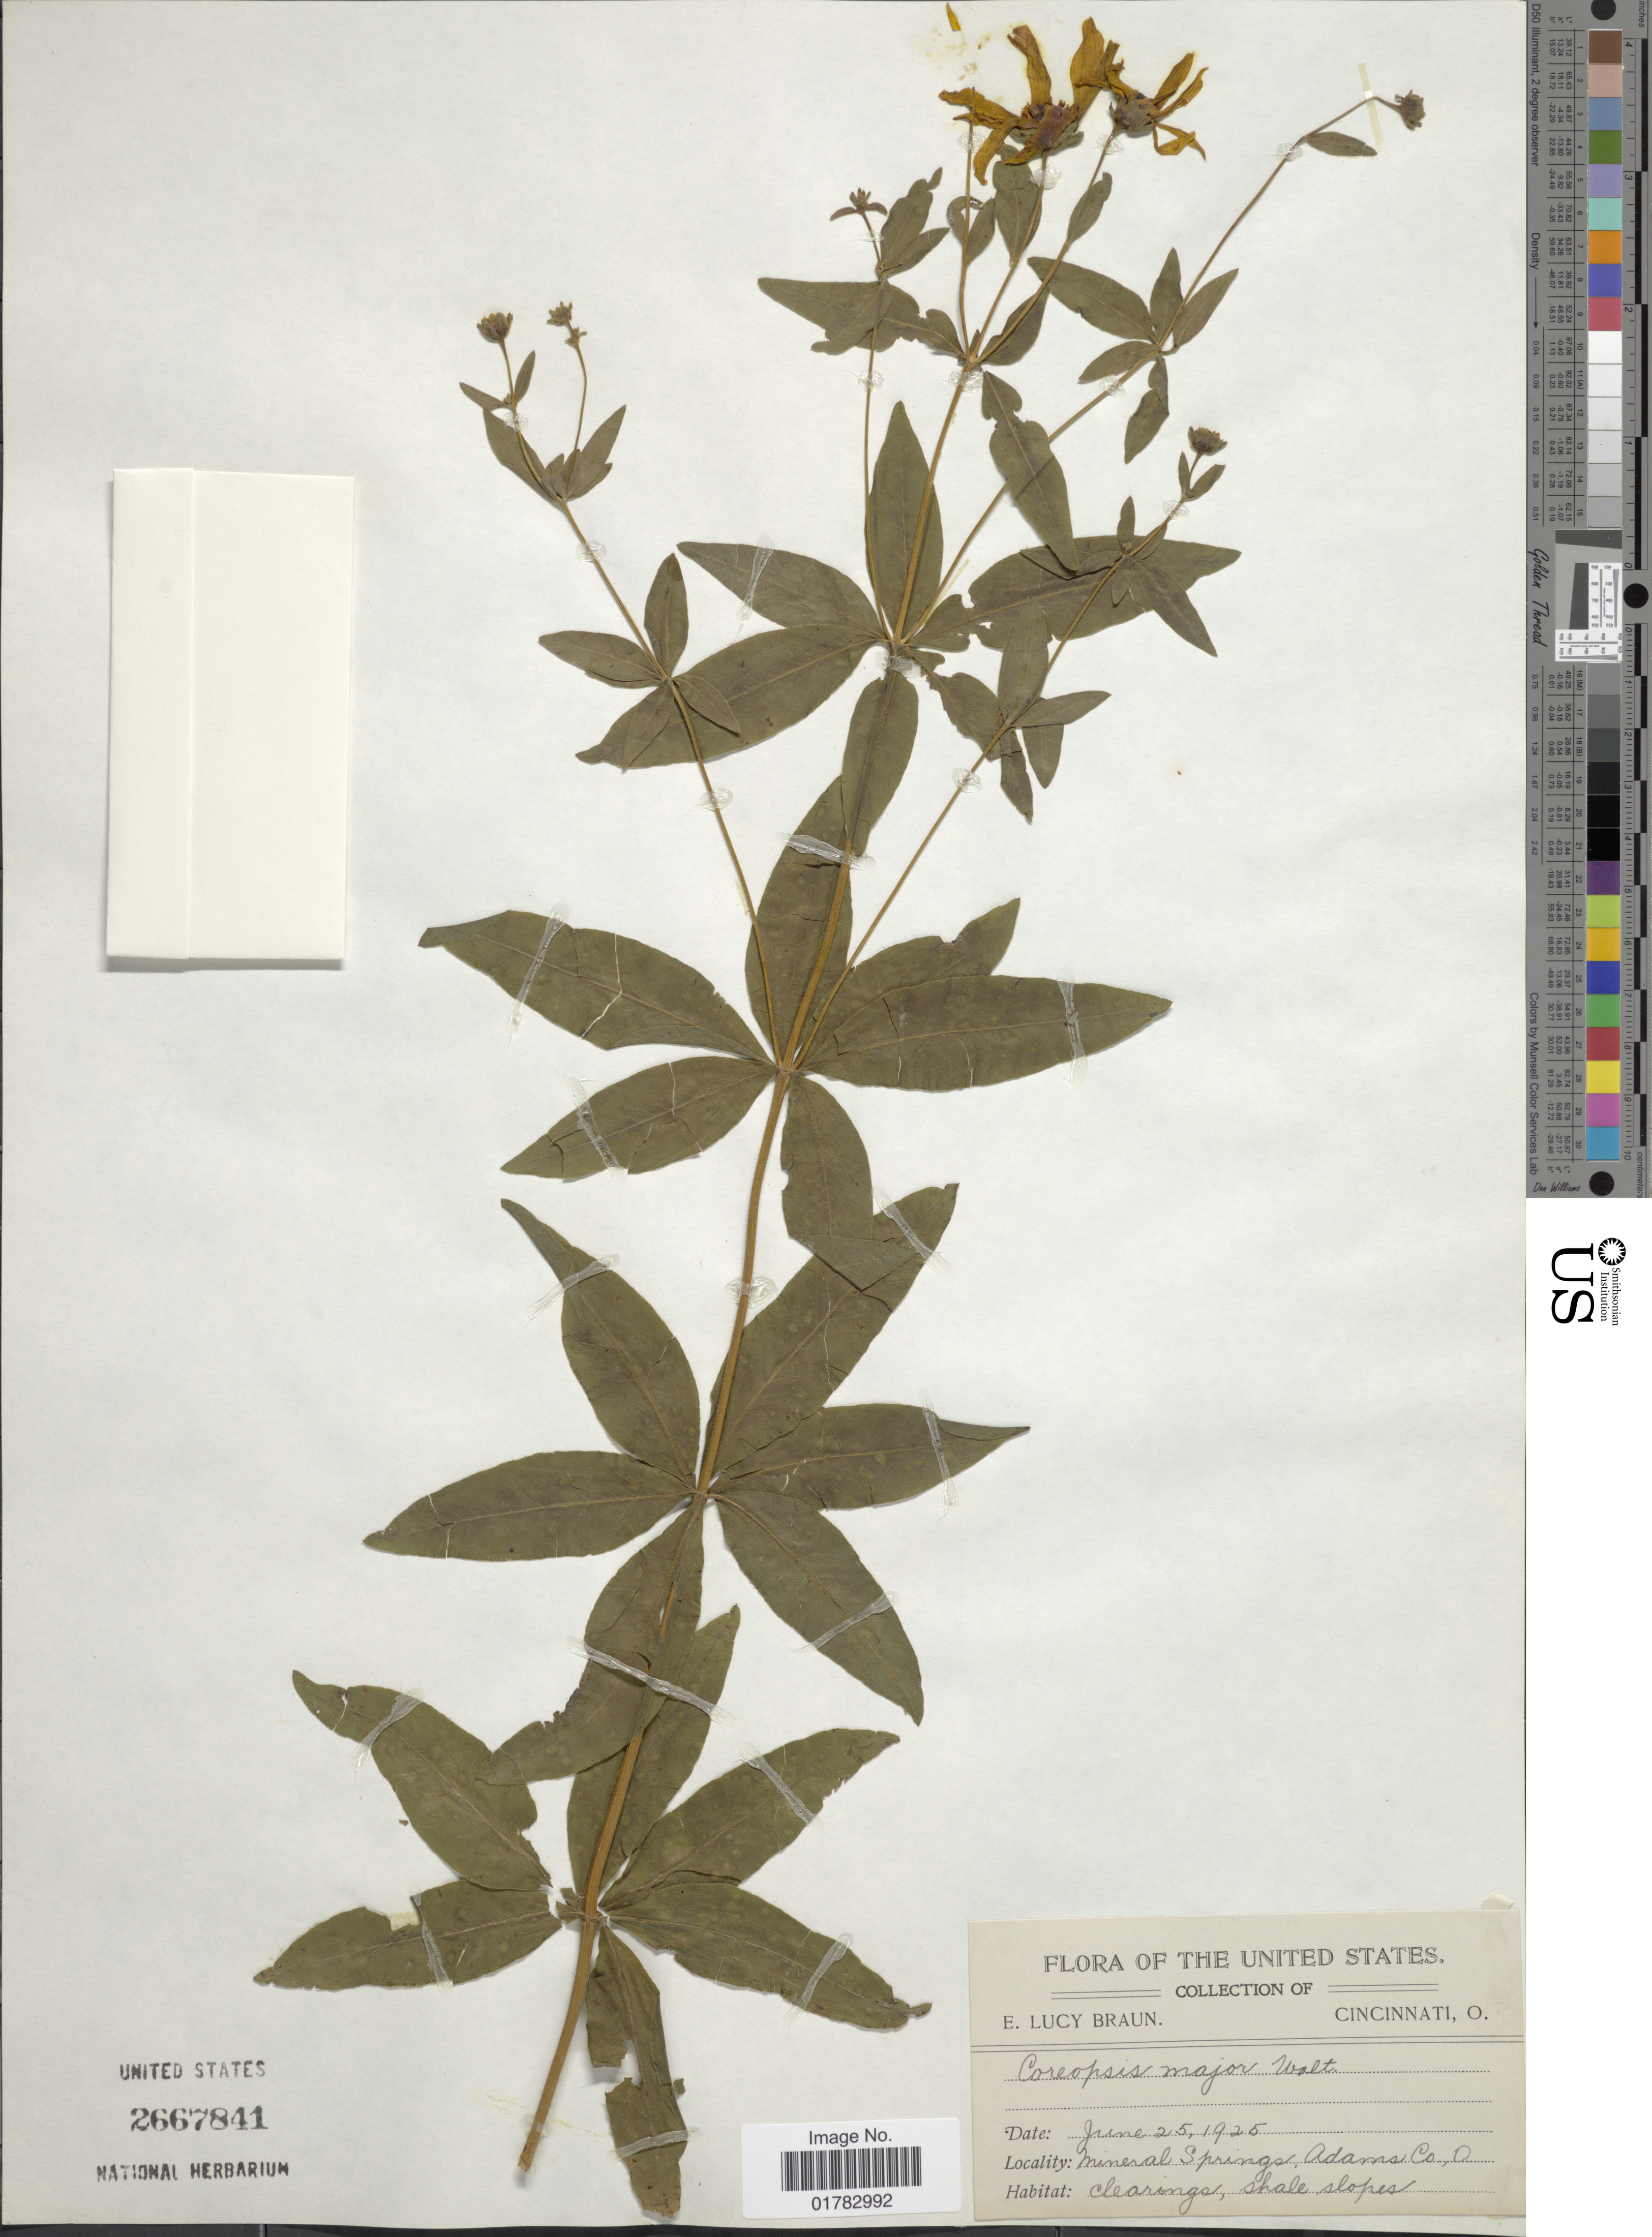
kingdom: Plantae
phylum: Tracheophyta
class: Magnoliopsida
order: Asterales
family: Asteraceae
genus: Coreopsis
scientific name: Coreopsis major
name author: Walter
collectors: E. L. Braun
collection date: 1925-06-25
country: United States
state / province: Ohio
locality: Mineral Springs, Adams Co., Cincinnati O.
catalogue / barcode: US 2667841